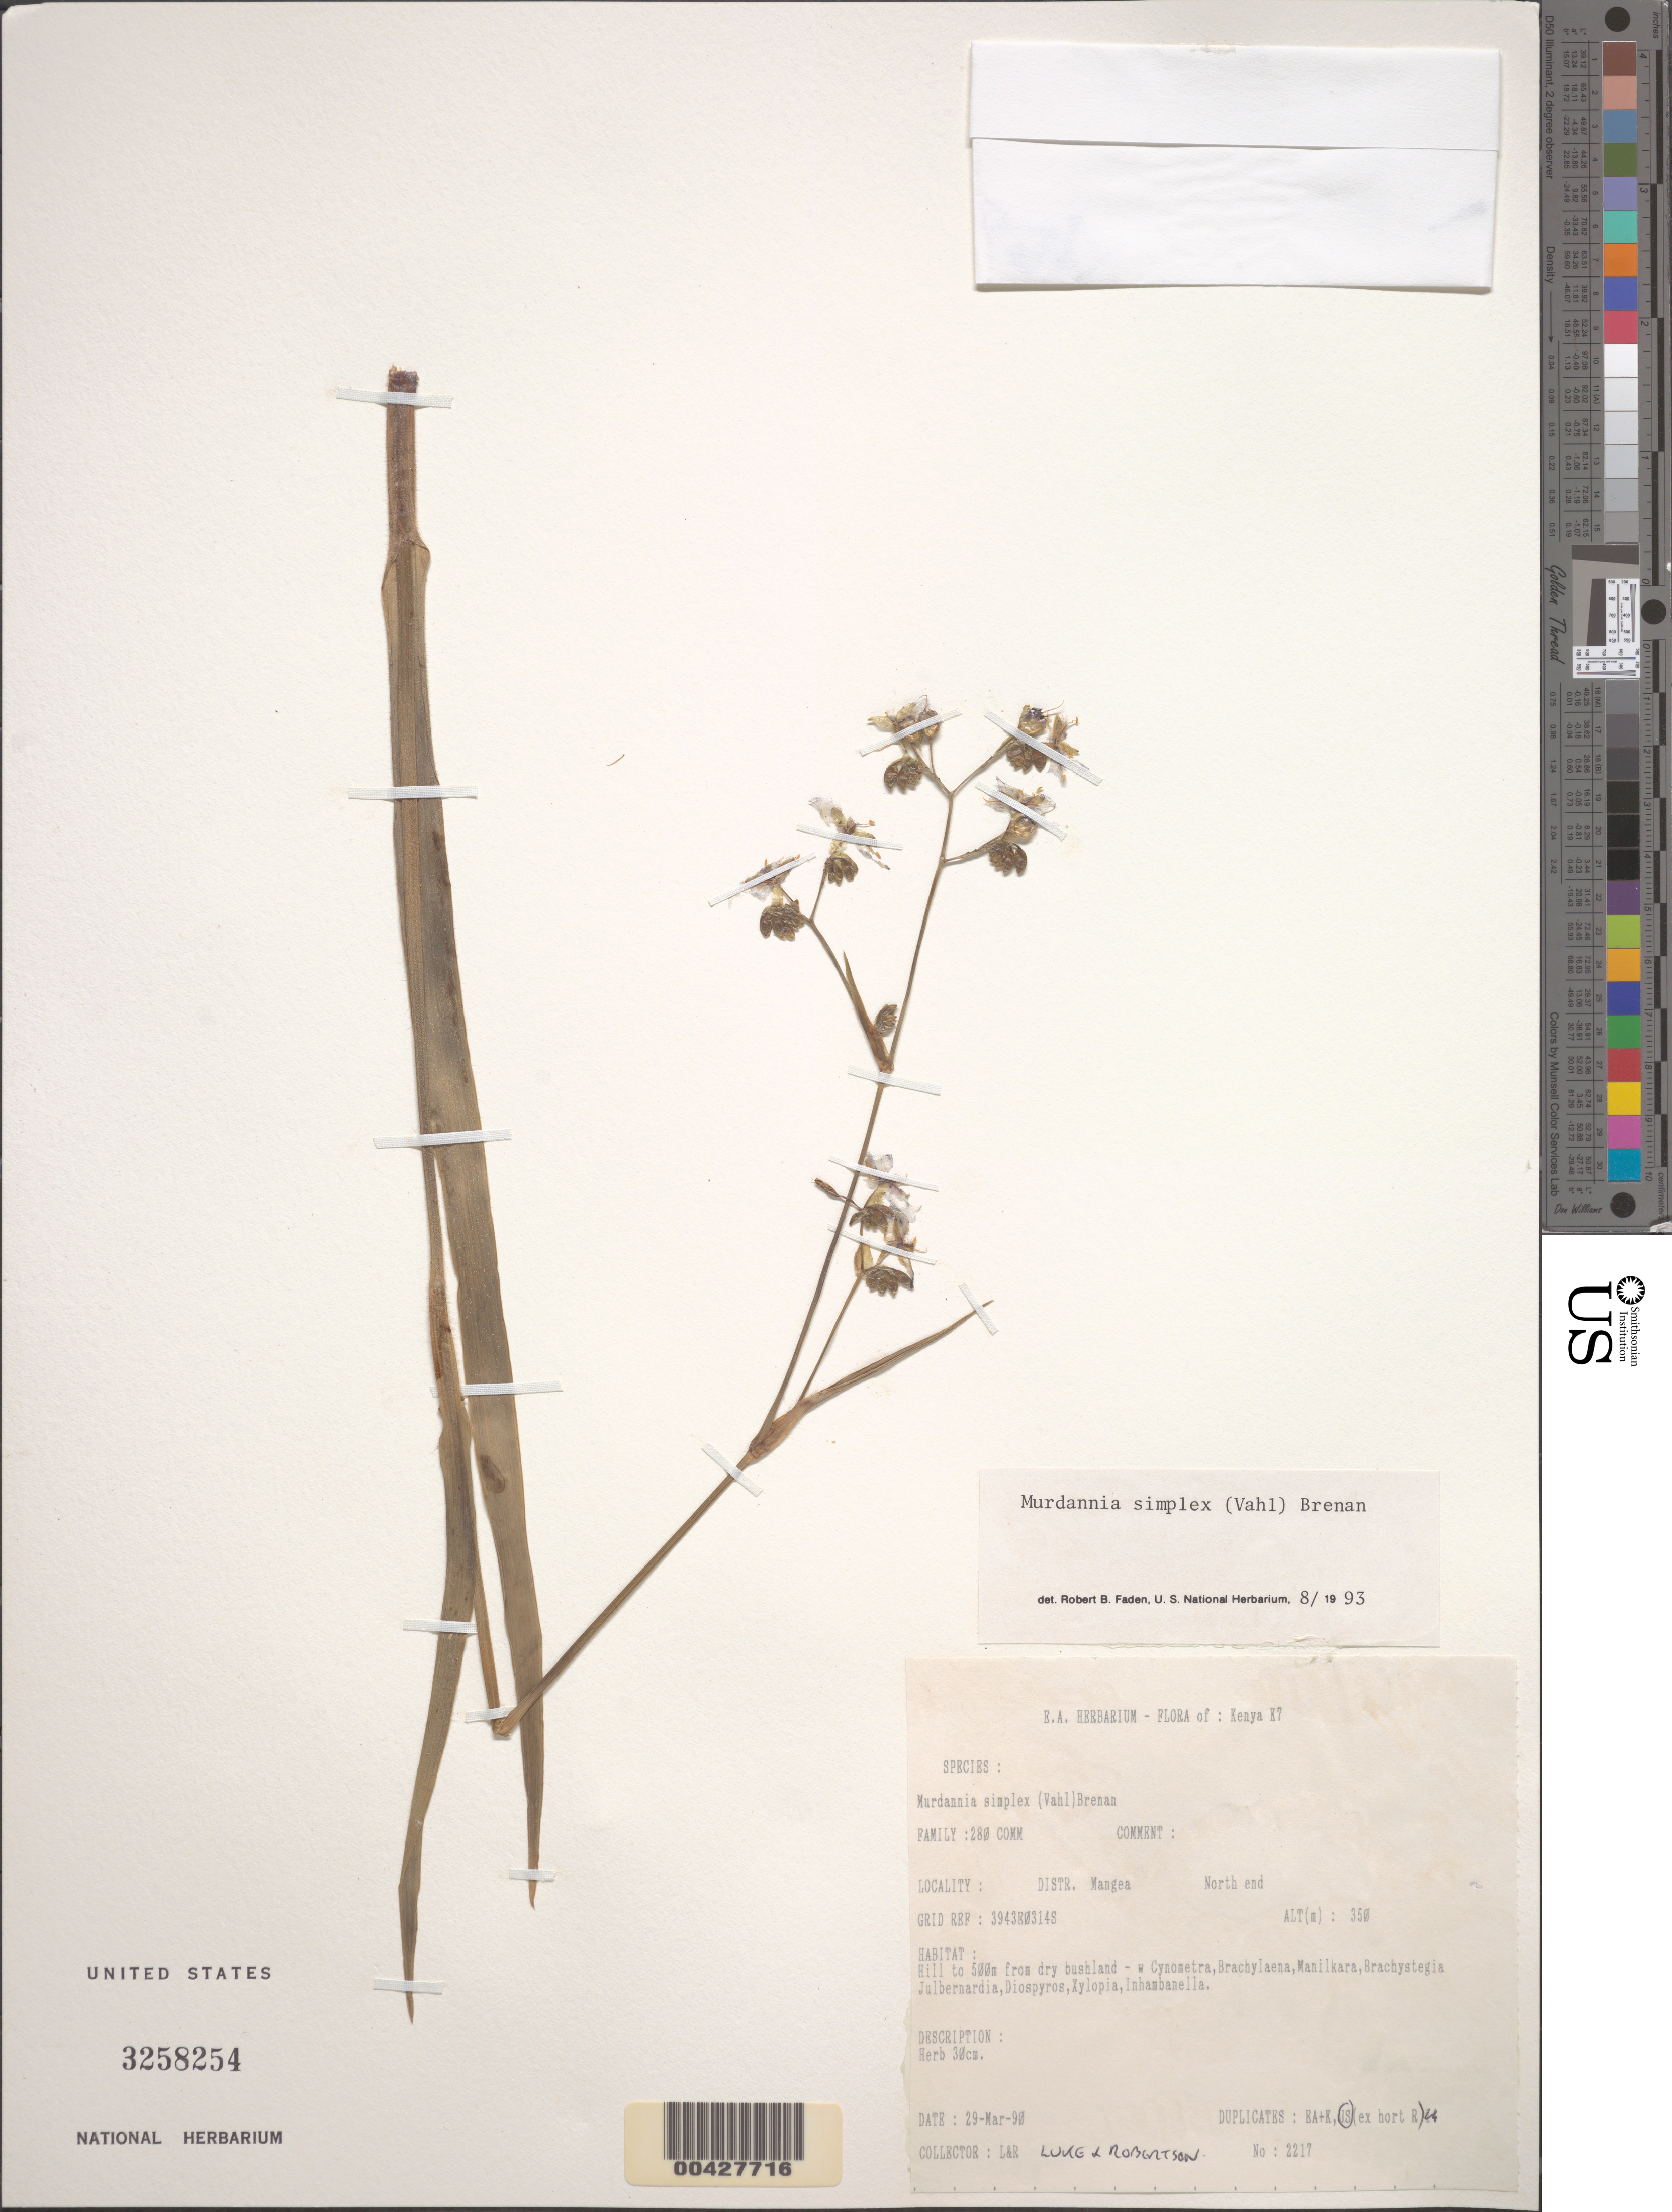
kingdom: Plantae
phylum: Tracheophyta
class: Liliopsida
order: Commelinales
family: Commelinaceae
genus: Murdannia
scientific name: Murdannia simplex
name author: (Vahl) Brenan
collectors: M. Luke & A. Robertson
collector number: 2217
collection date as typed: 29 Mar 1990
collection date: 1990-03-29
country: Kenya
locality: Mangea, north end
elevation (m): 350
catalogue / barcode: US 3258254